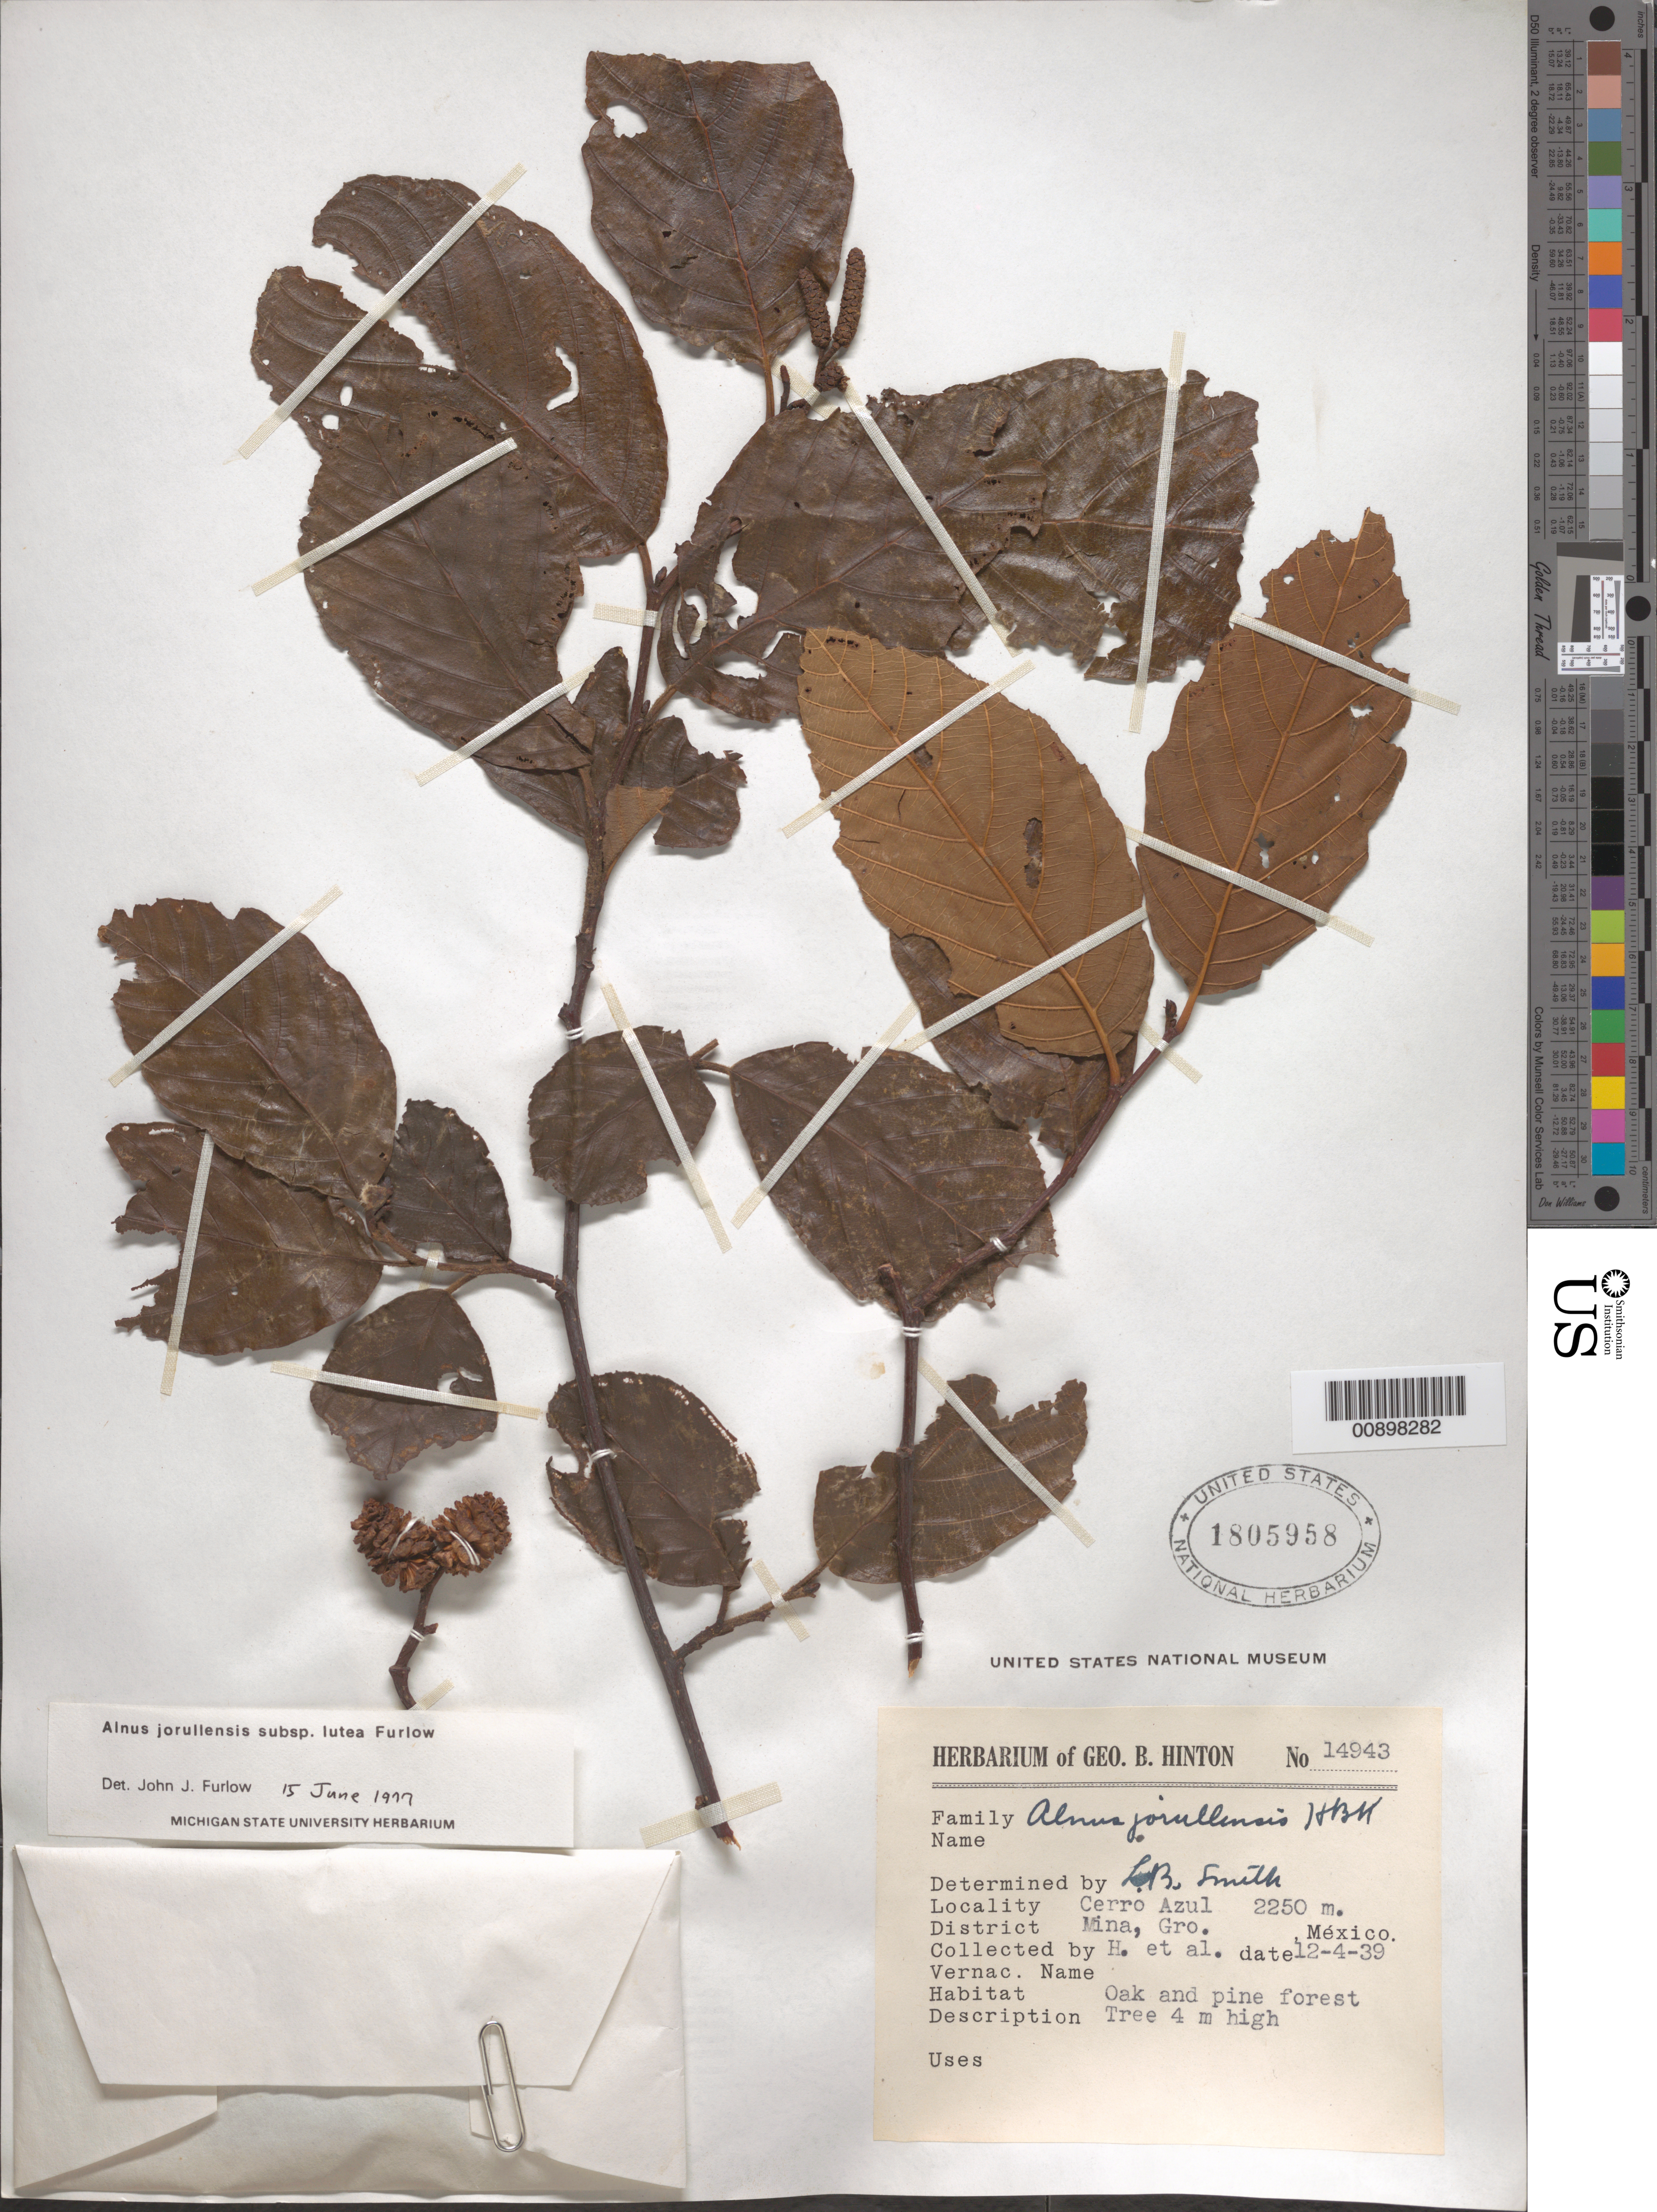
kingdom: Plantae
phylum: Tracheophyta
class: Magnoliopsida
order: Fagales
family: Betulaceae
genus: Alnus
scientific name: Alnus jorullensis subsp. lutea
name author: Furlow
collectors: G. B. Hinton & et al.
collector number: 14943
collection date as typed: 04 Dec 1939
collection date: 1939-12-04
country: Mexico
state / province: Guerrero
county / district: Mina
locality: Cerro Azul, District Mina, Guerrero.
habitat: Oak and pine forest.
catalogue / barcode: US 1805958